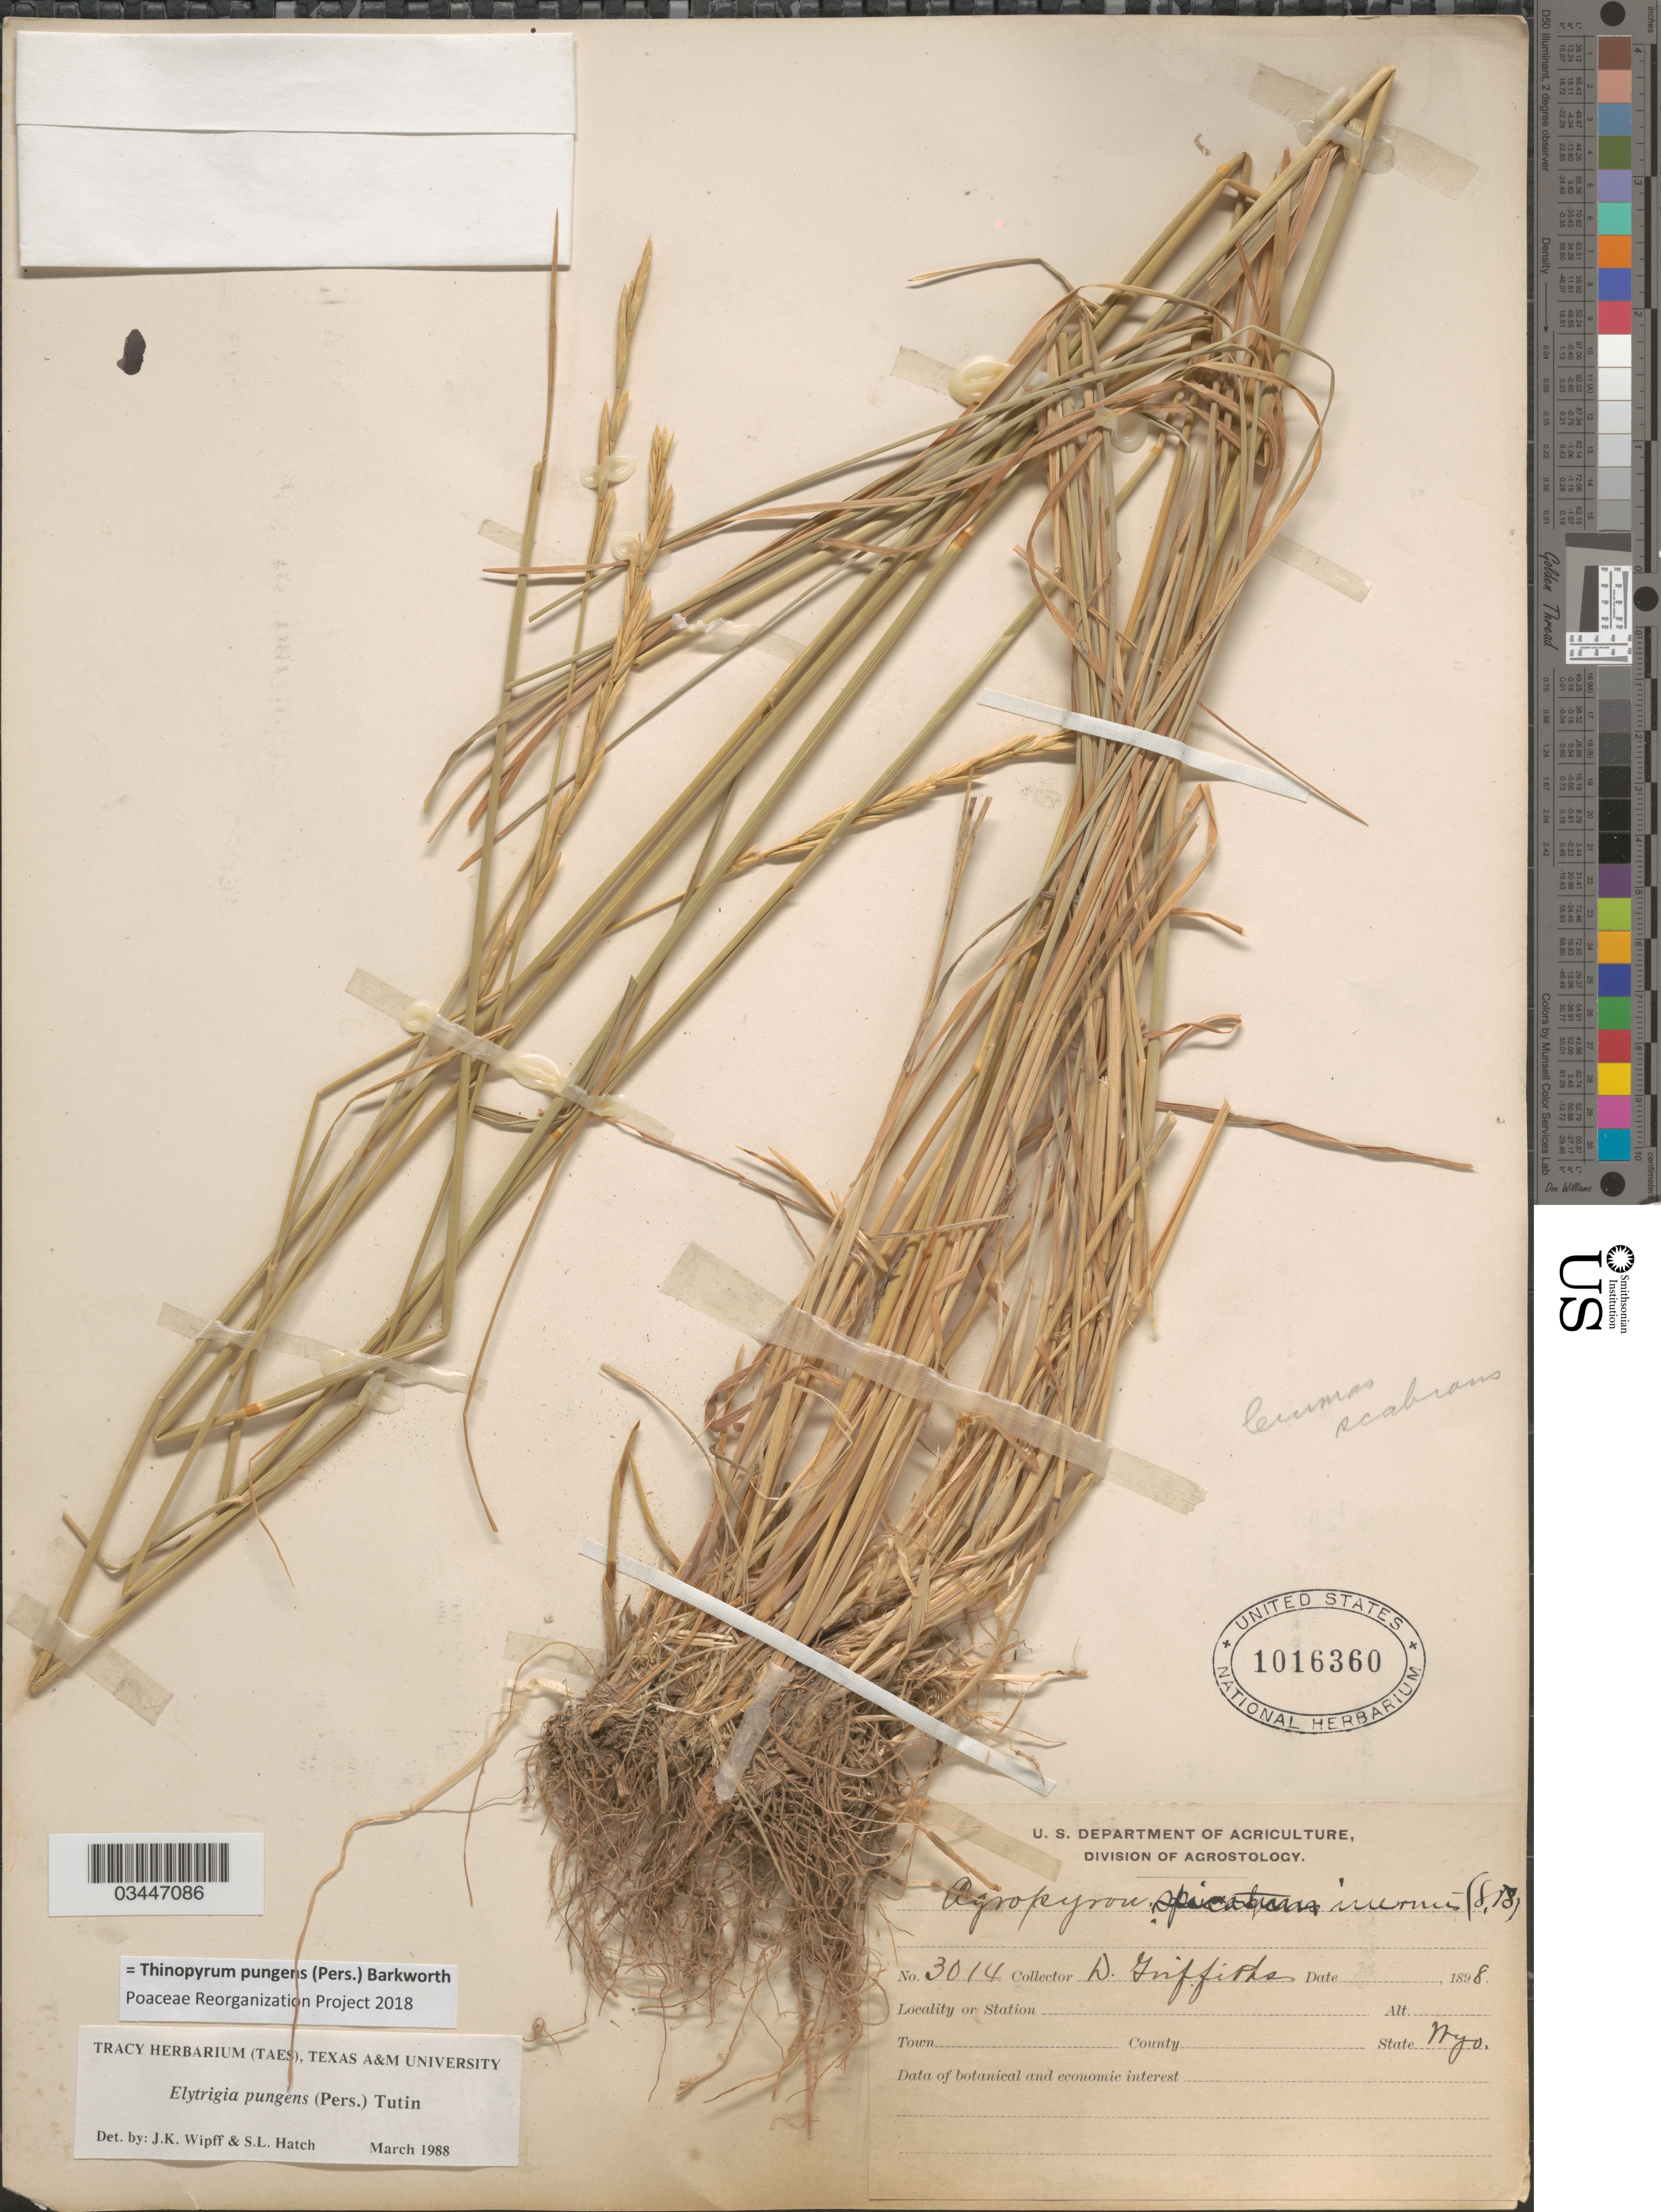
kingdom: Plantae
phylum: Tracheophyta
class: Liliopsida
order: Poales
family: Poaceae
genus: Thinopyrum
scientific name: Thinopyrum pungens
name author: (Pers.) Barkworth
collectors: D. Griffiths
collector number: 3014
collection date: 1898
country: United States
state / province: Wyoming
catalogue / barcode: US 1016360